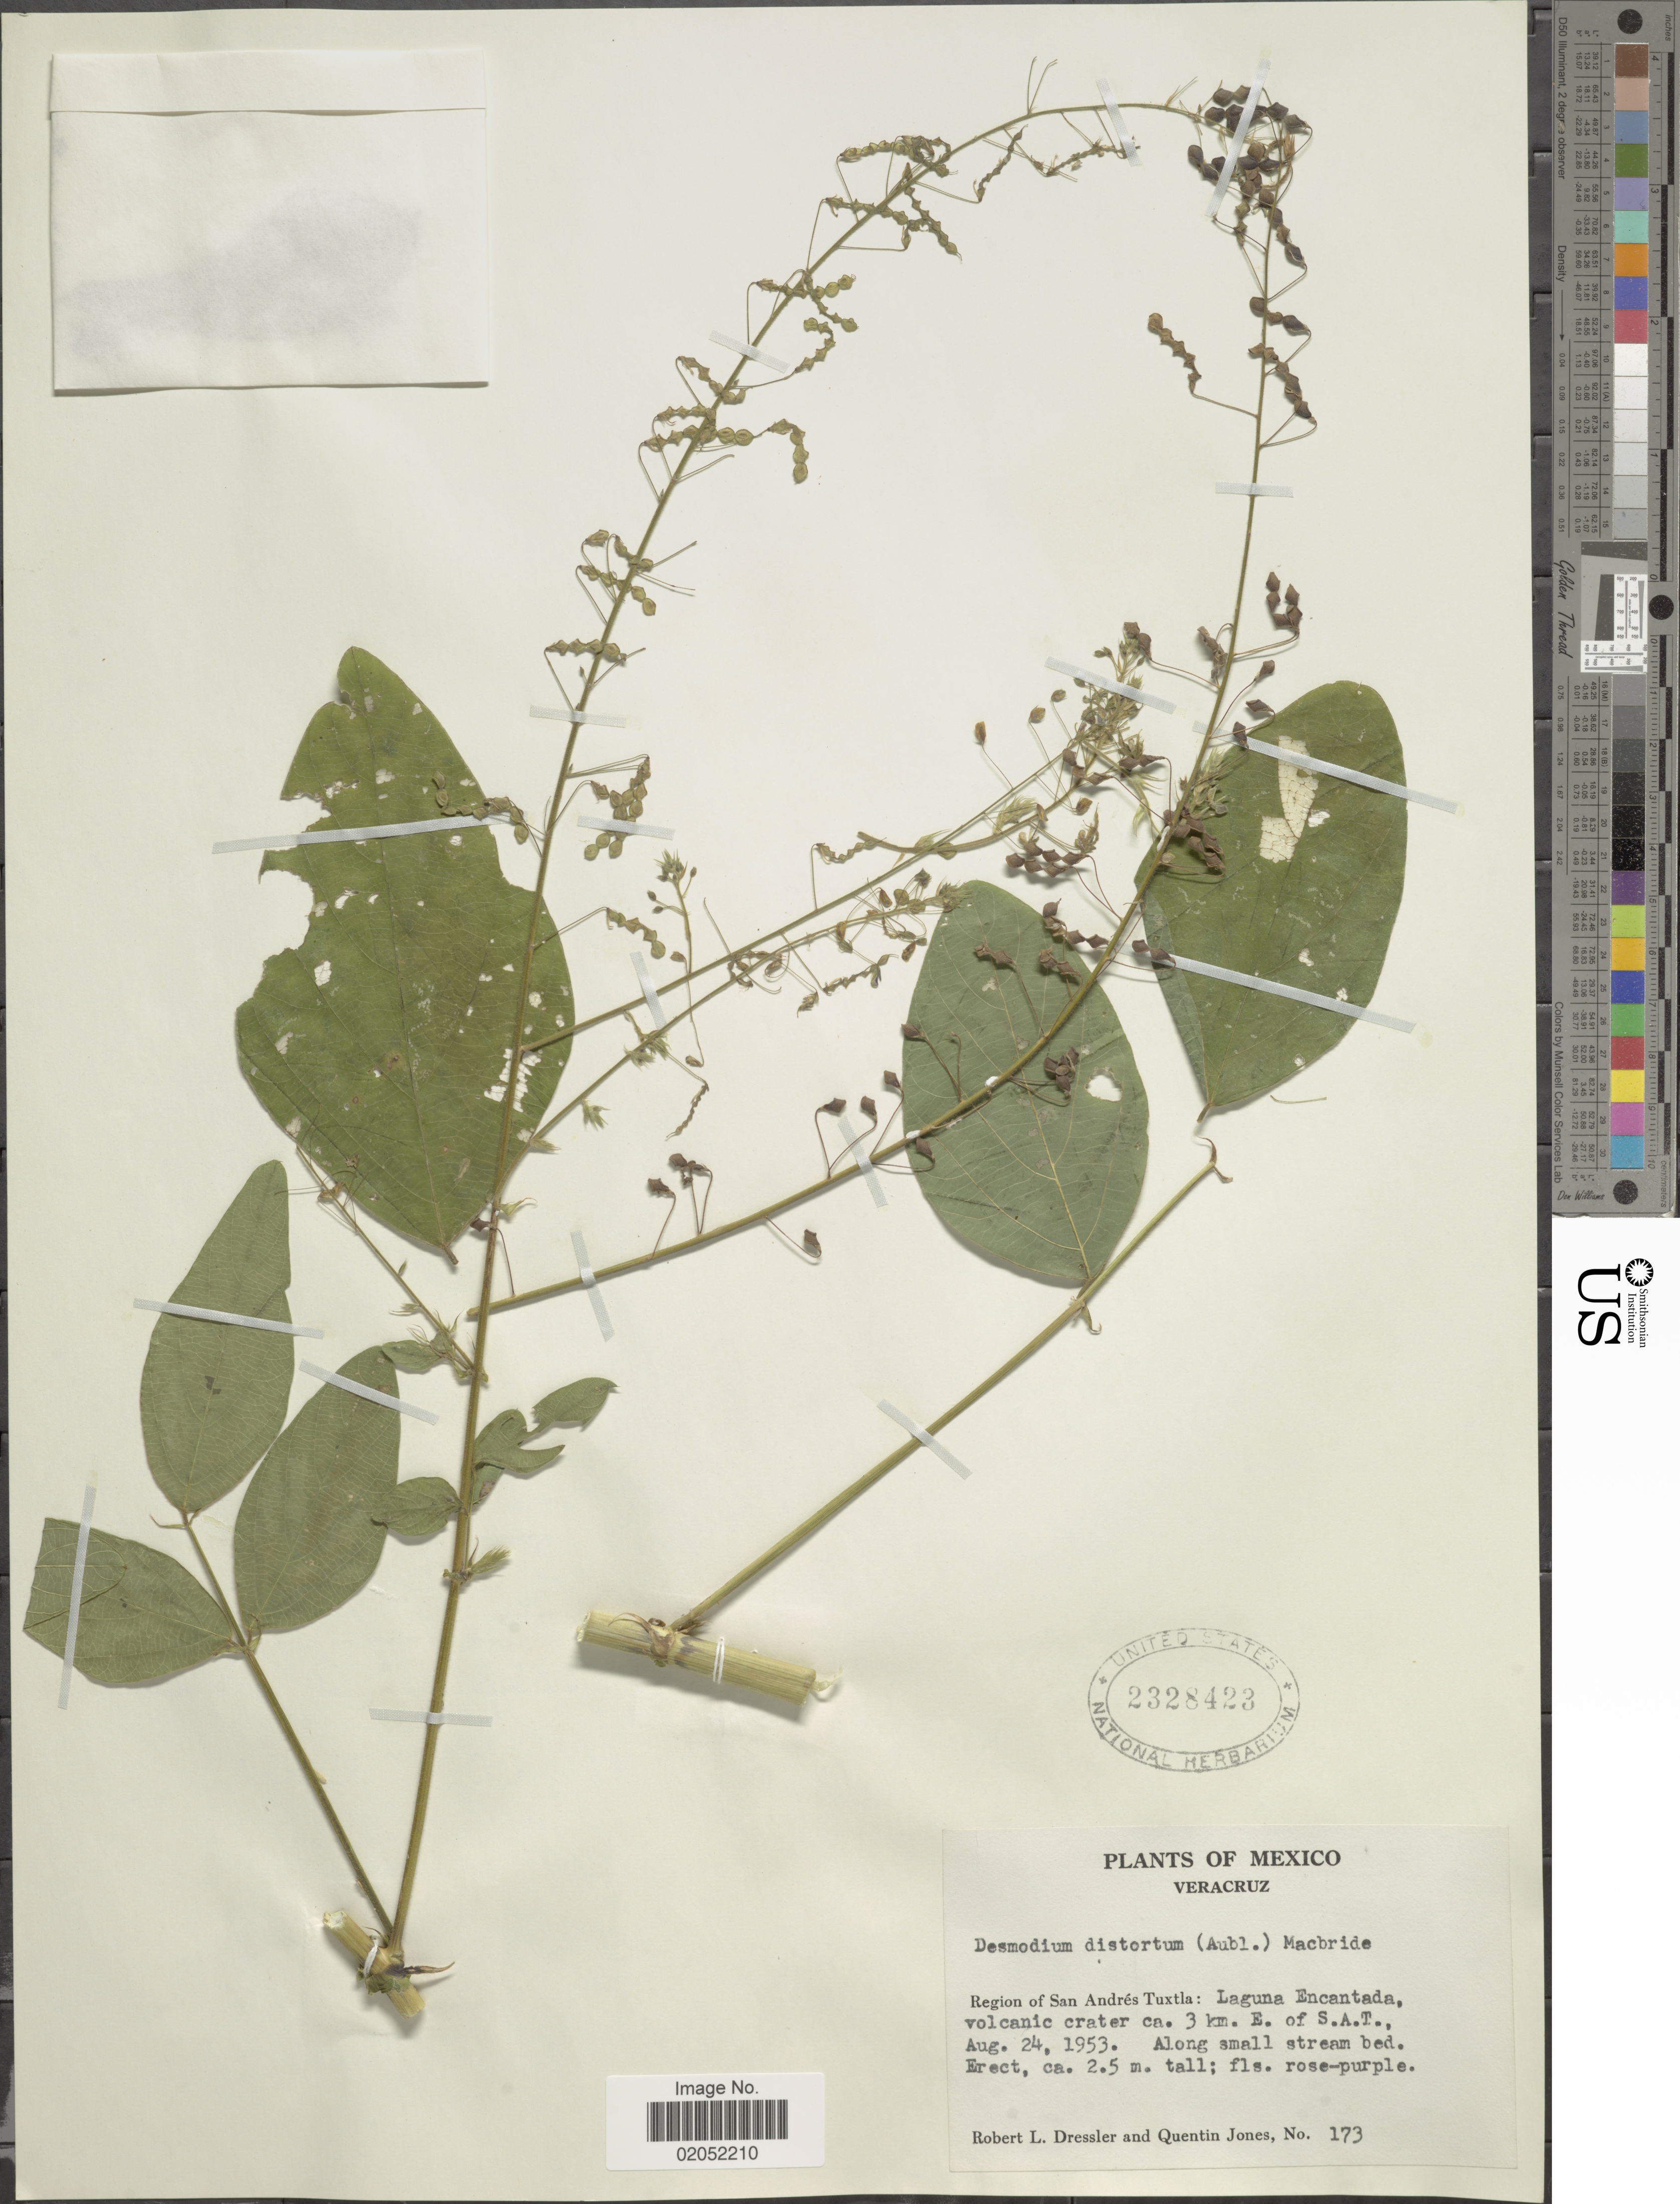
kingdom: Plantae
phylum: Tracheophyta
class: Magnoliopsida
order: Fabales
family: Fabaceae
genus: Desmodium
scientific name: Desmodium distortum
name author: (Aubl.) J.F. Macbr.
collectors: R. Dressler & Q. Jones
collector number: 173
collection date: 1953-08-24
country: Mexico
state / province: Veracruz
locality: Mexico. Veracruz, Region of San Andres Tuxtla: Laguna Encantada, volcanic crater ca. 3 km E. of S.A.T.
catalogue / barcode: US 2328423